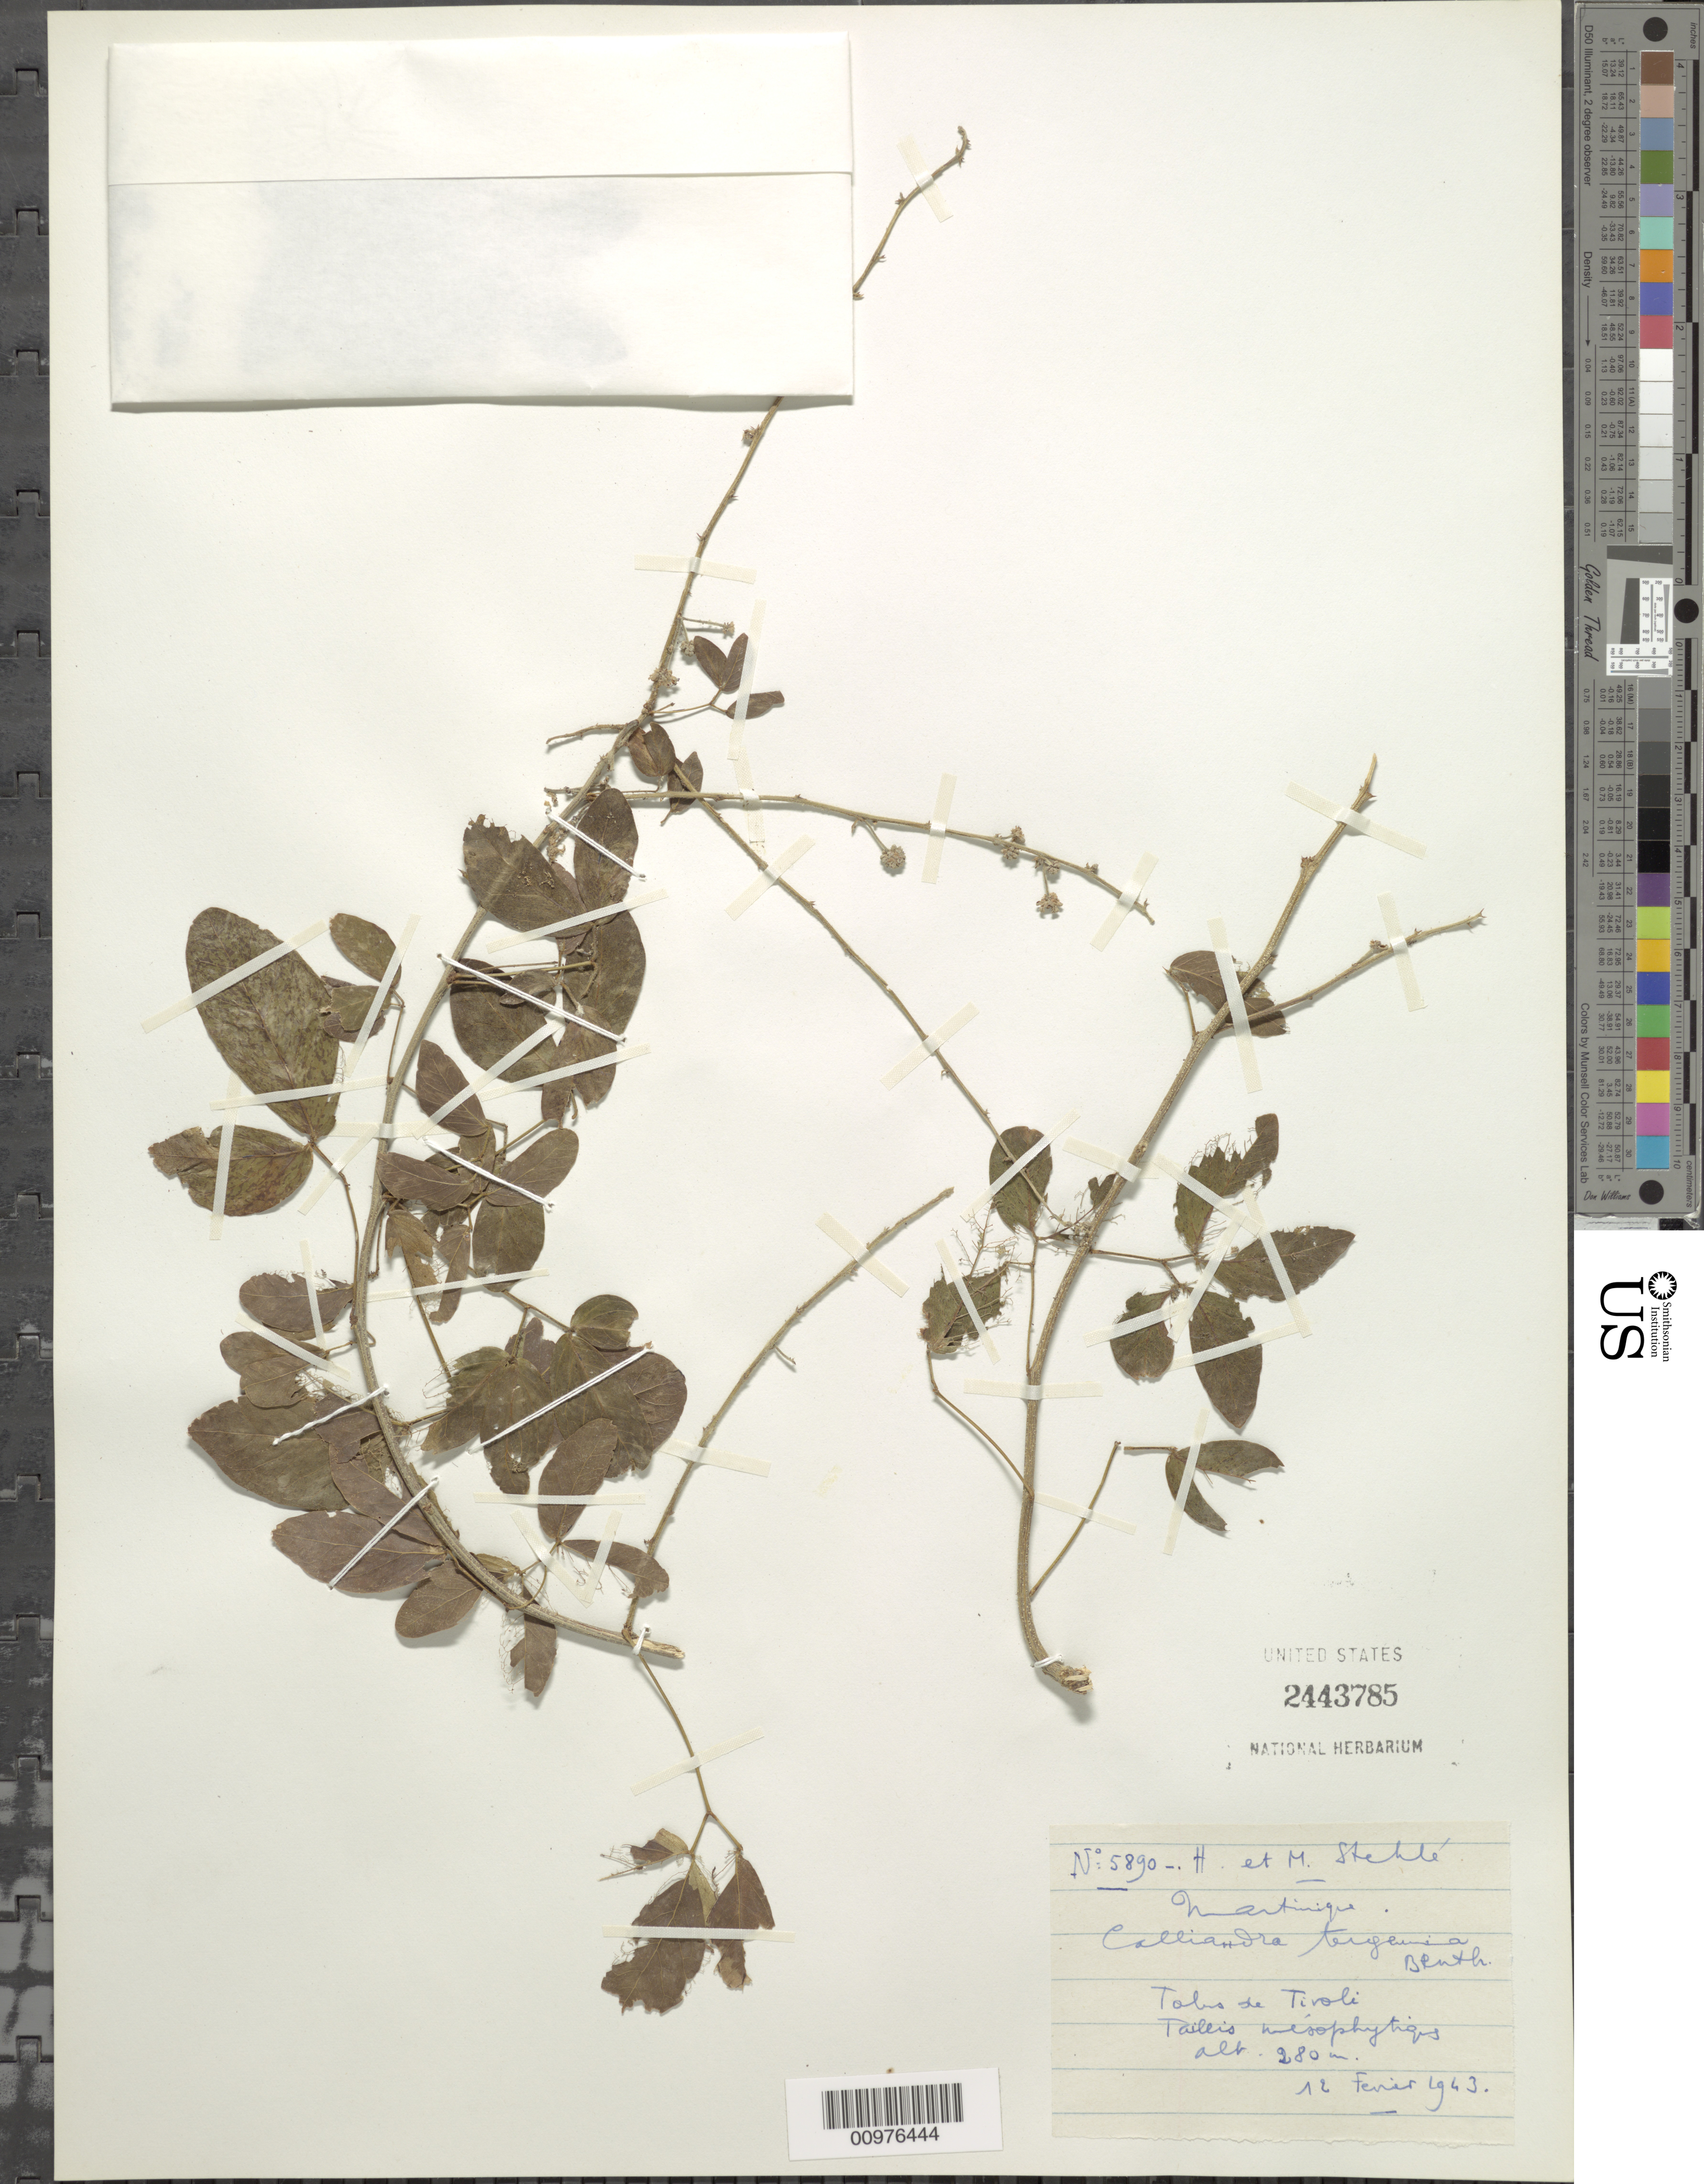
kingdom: Plantae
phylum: Tracheophyta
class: Magnoliopsida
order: Fabales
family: Fabaceae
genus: Calliandra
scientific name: Calliandra tergemina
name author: (L.) Benth.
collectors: H. Stehlé & M. Stehlé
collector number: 5890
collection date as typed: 12 Feb 1943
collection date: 1943-02-12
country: Martinique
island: Martinique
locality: Tibs de Tivoli Taillis Mesophytiques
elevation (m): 280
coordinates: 0 N, 0 E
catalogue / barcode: US 2443785